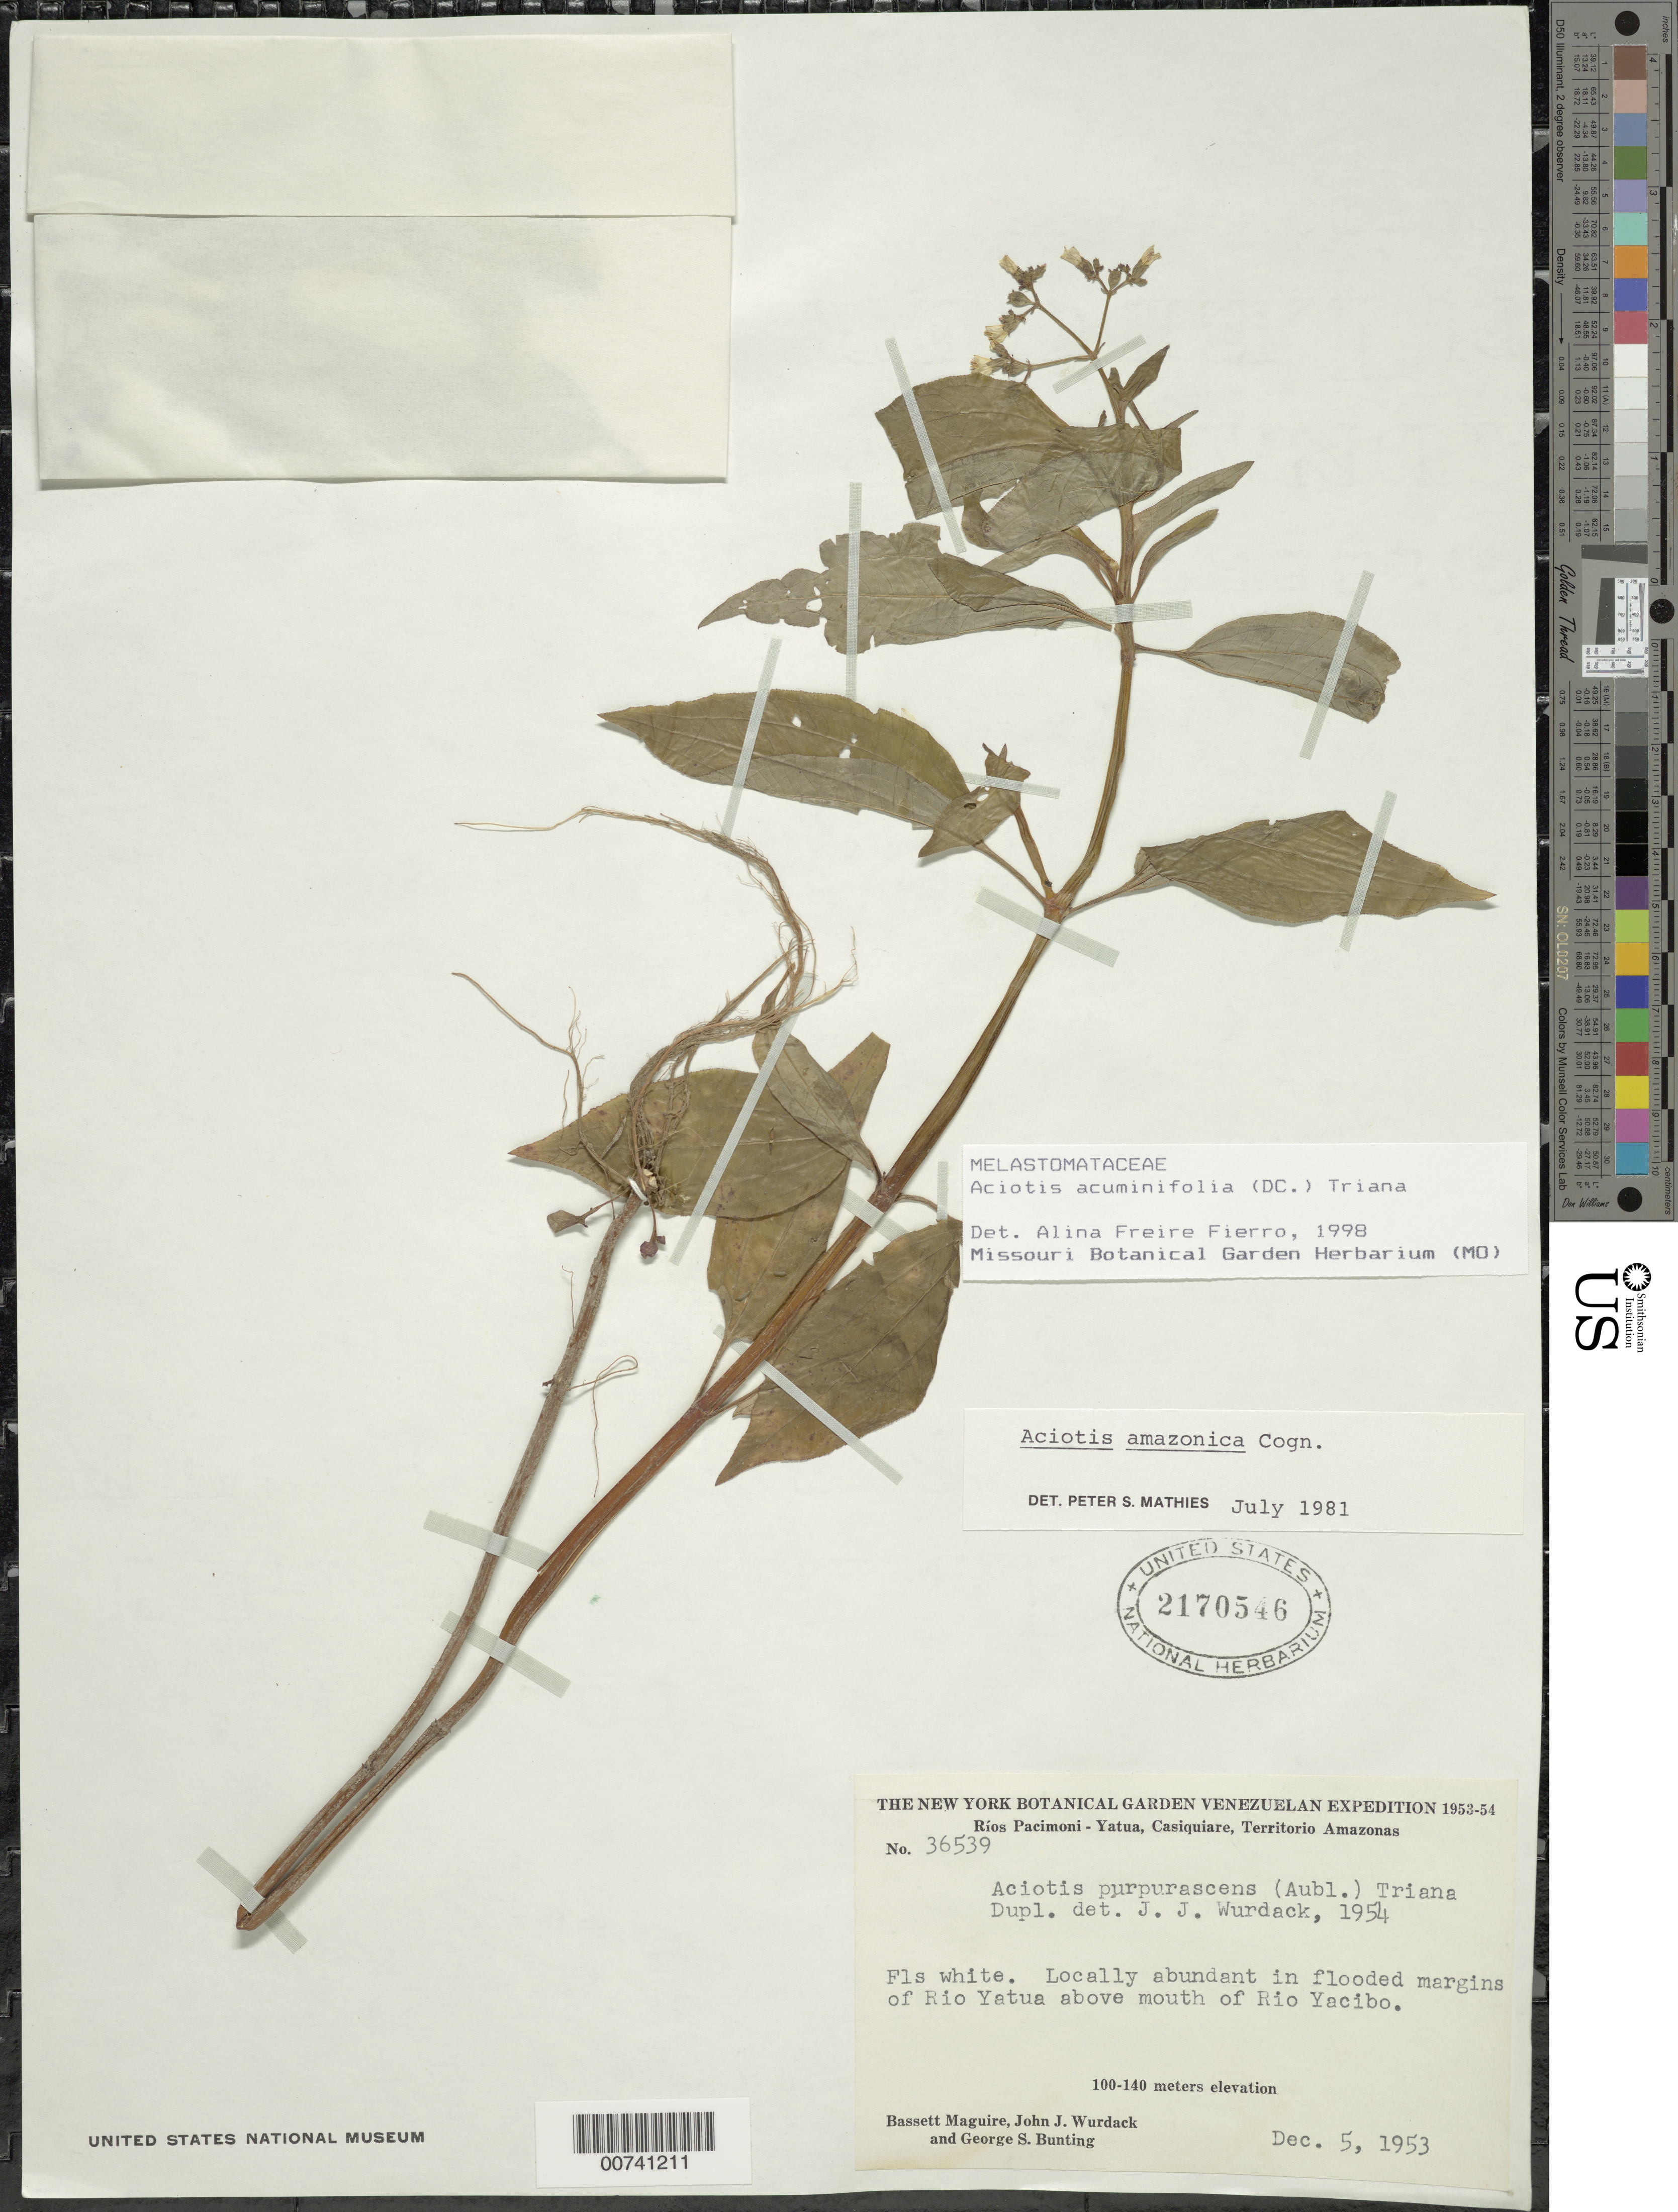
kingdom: Plantae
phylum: Tracheophyta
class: Magnoliopsida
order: Myrtales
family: Melastomataceae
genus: Aciotis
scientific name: Aciotis acuminifolia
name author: (Mart. ex DC.) Triana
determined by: Freire-Fierro, A.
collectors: B. Maguire, J. J. Wurdack & G. S. Bunting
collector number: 36539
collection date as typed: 5-Dec-53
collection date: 1953-12-05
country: Venezuela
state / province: Amazonas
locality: Casiquiare, Río Yaciba above mouth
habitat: Flooded margins of river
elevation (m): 100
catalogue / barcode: US 2170546